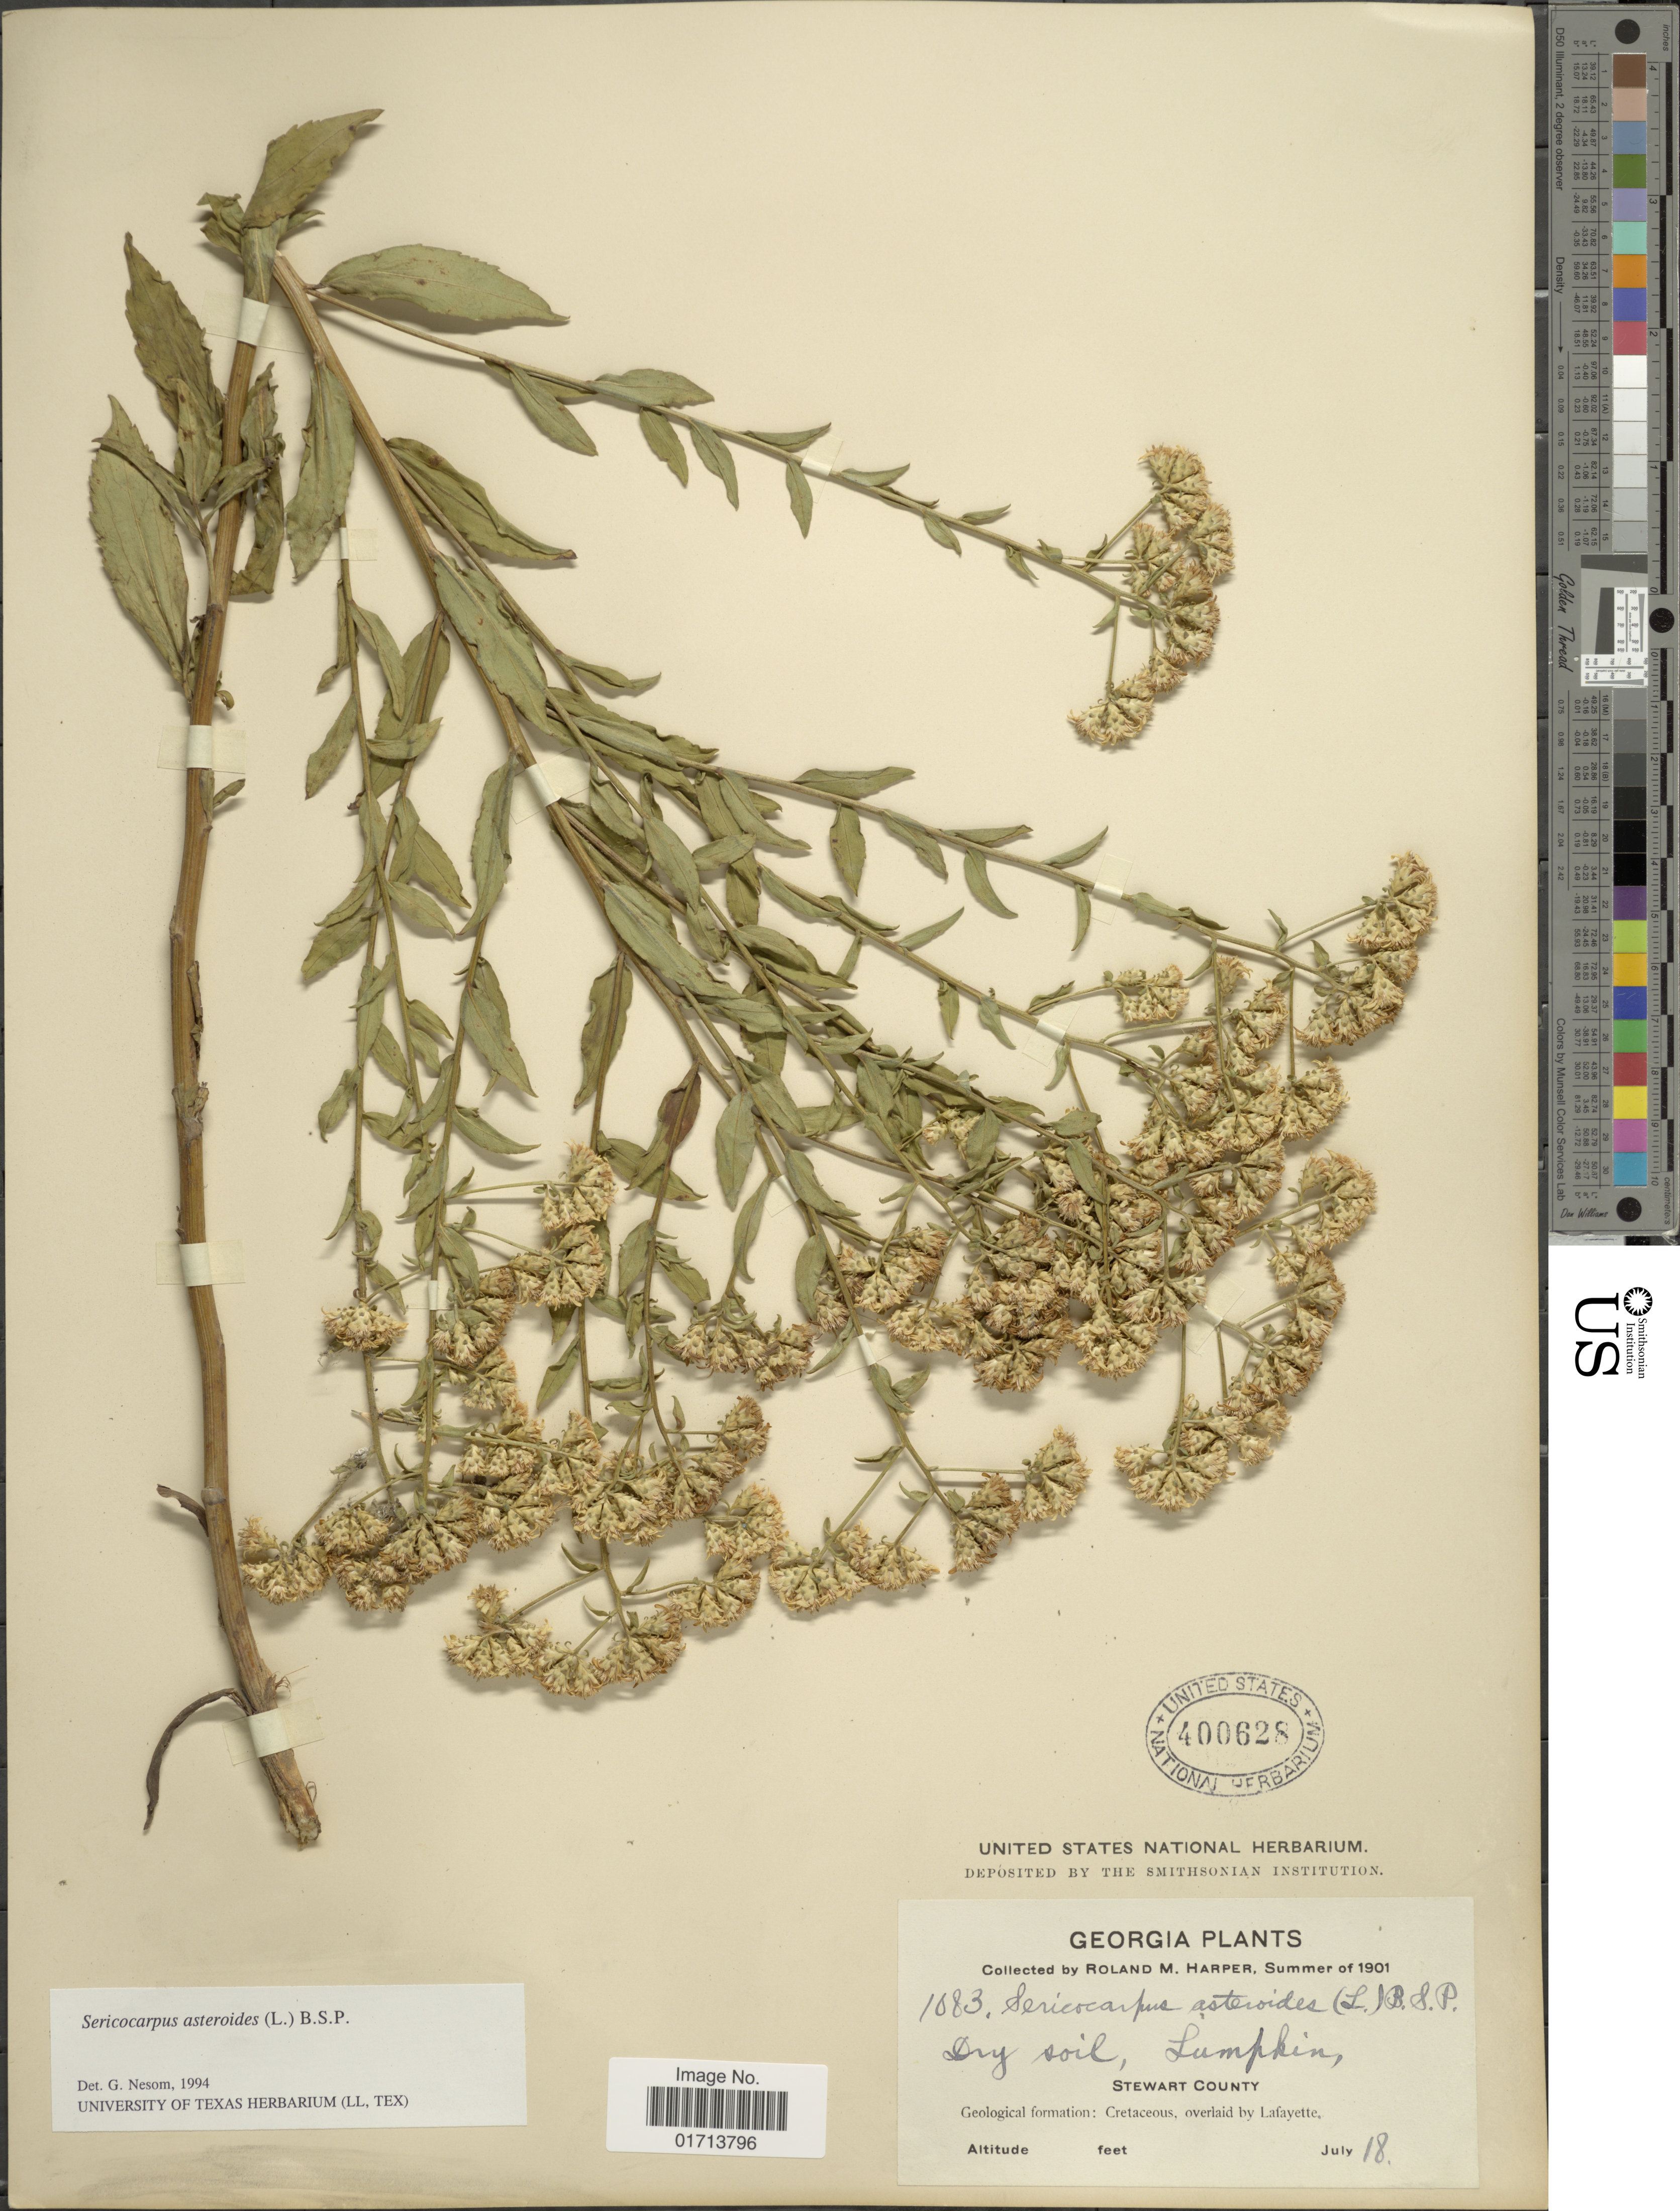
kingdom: Plantae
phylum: Tracheophyta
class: Magnoliopsida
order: Asterales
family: Asteraceae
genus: Sericocarpus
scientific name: Sericocarpus asteroides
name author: (L.) Britton, Stearns & Poggenb.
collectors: R. M. Harper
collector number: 1083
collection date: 1901-07-18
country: United States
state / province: Georgia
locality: Stewart County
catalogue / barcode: US 400628